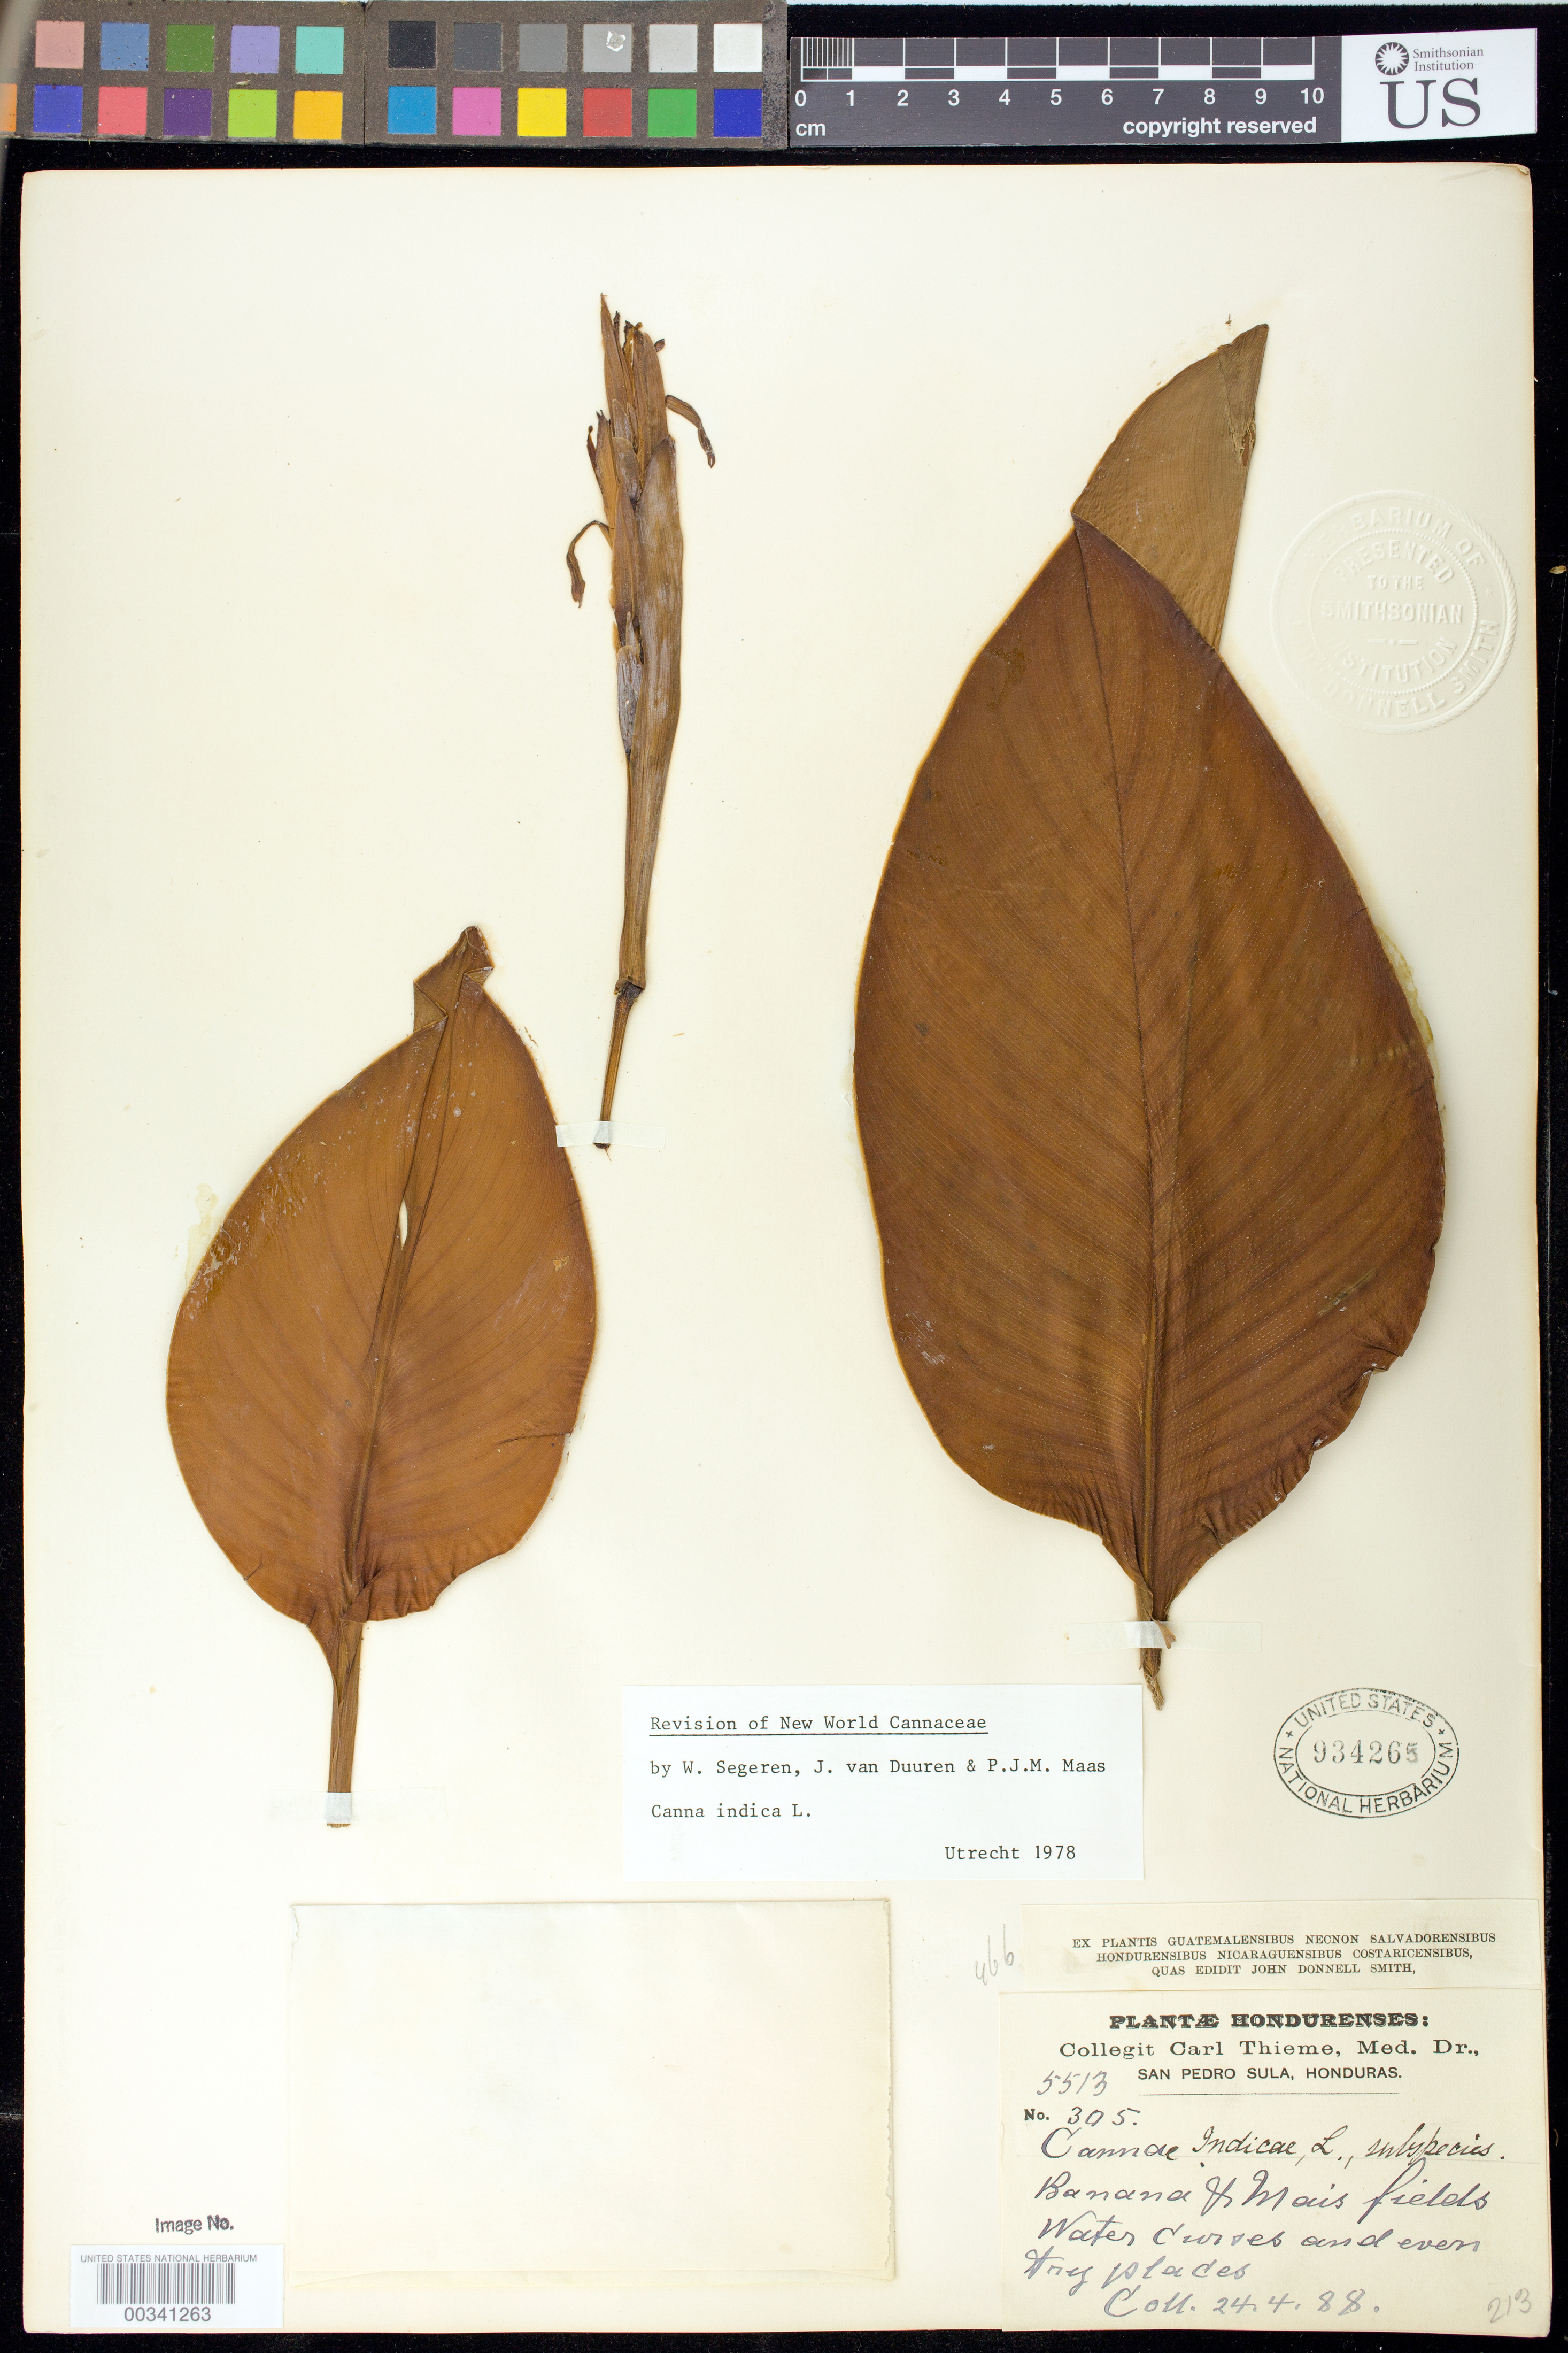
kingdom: Plantae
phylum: Tracheophyta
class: Liliopsida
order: Zingiberales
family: Cannaceae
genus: Canna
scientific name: Canna indica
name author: L.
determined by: Segeren, W.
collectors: C. Thieme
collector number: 305 / 5513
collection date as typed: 24 Apr 1888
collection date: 1888-04-24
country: Honduras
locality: San Pedro Sula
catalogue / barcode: US 934265